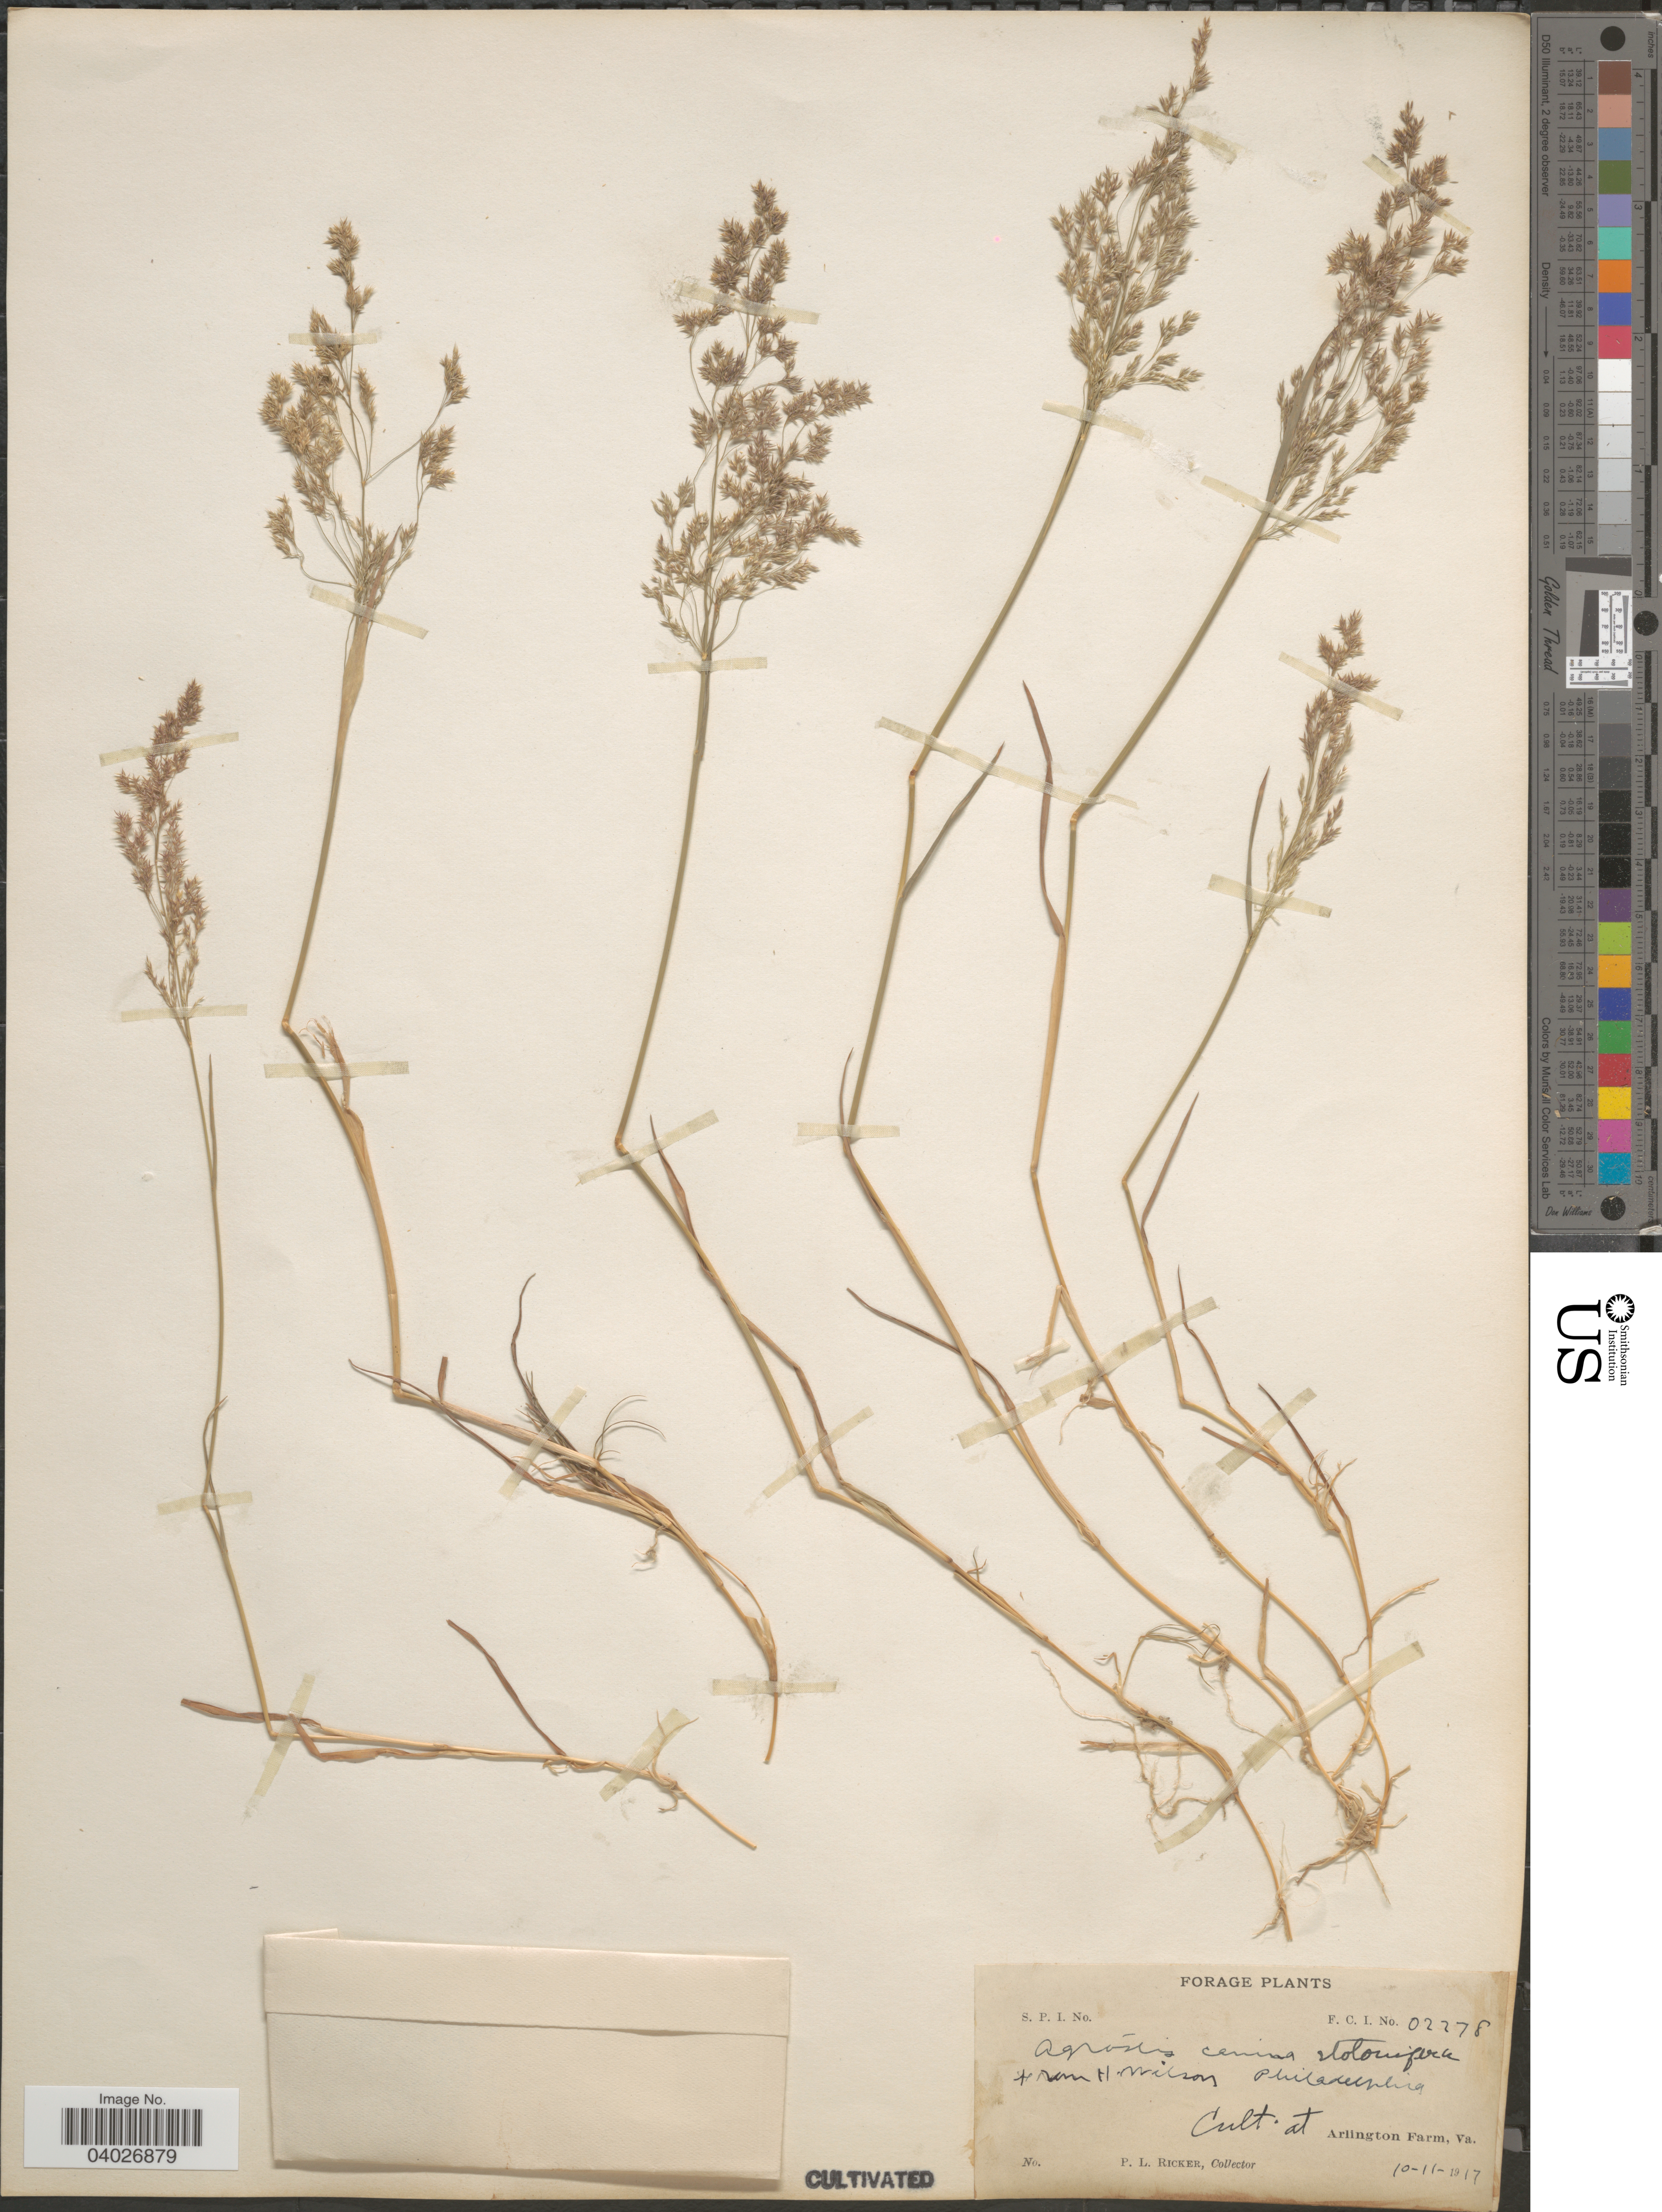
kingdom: Plantae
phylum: Tracheophyta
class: Liliopsida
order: Poales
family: Poaceae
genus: Agrostis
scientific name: Agrostis canina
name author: L.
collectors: P. Ricker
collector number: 02278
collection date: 1917-10-11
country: United States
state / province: Virginia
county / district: Arlington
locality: At Arlington Farm.